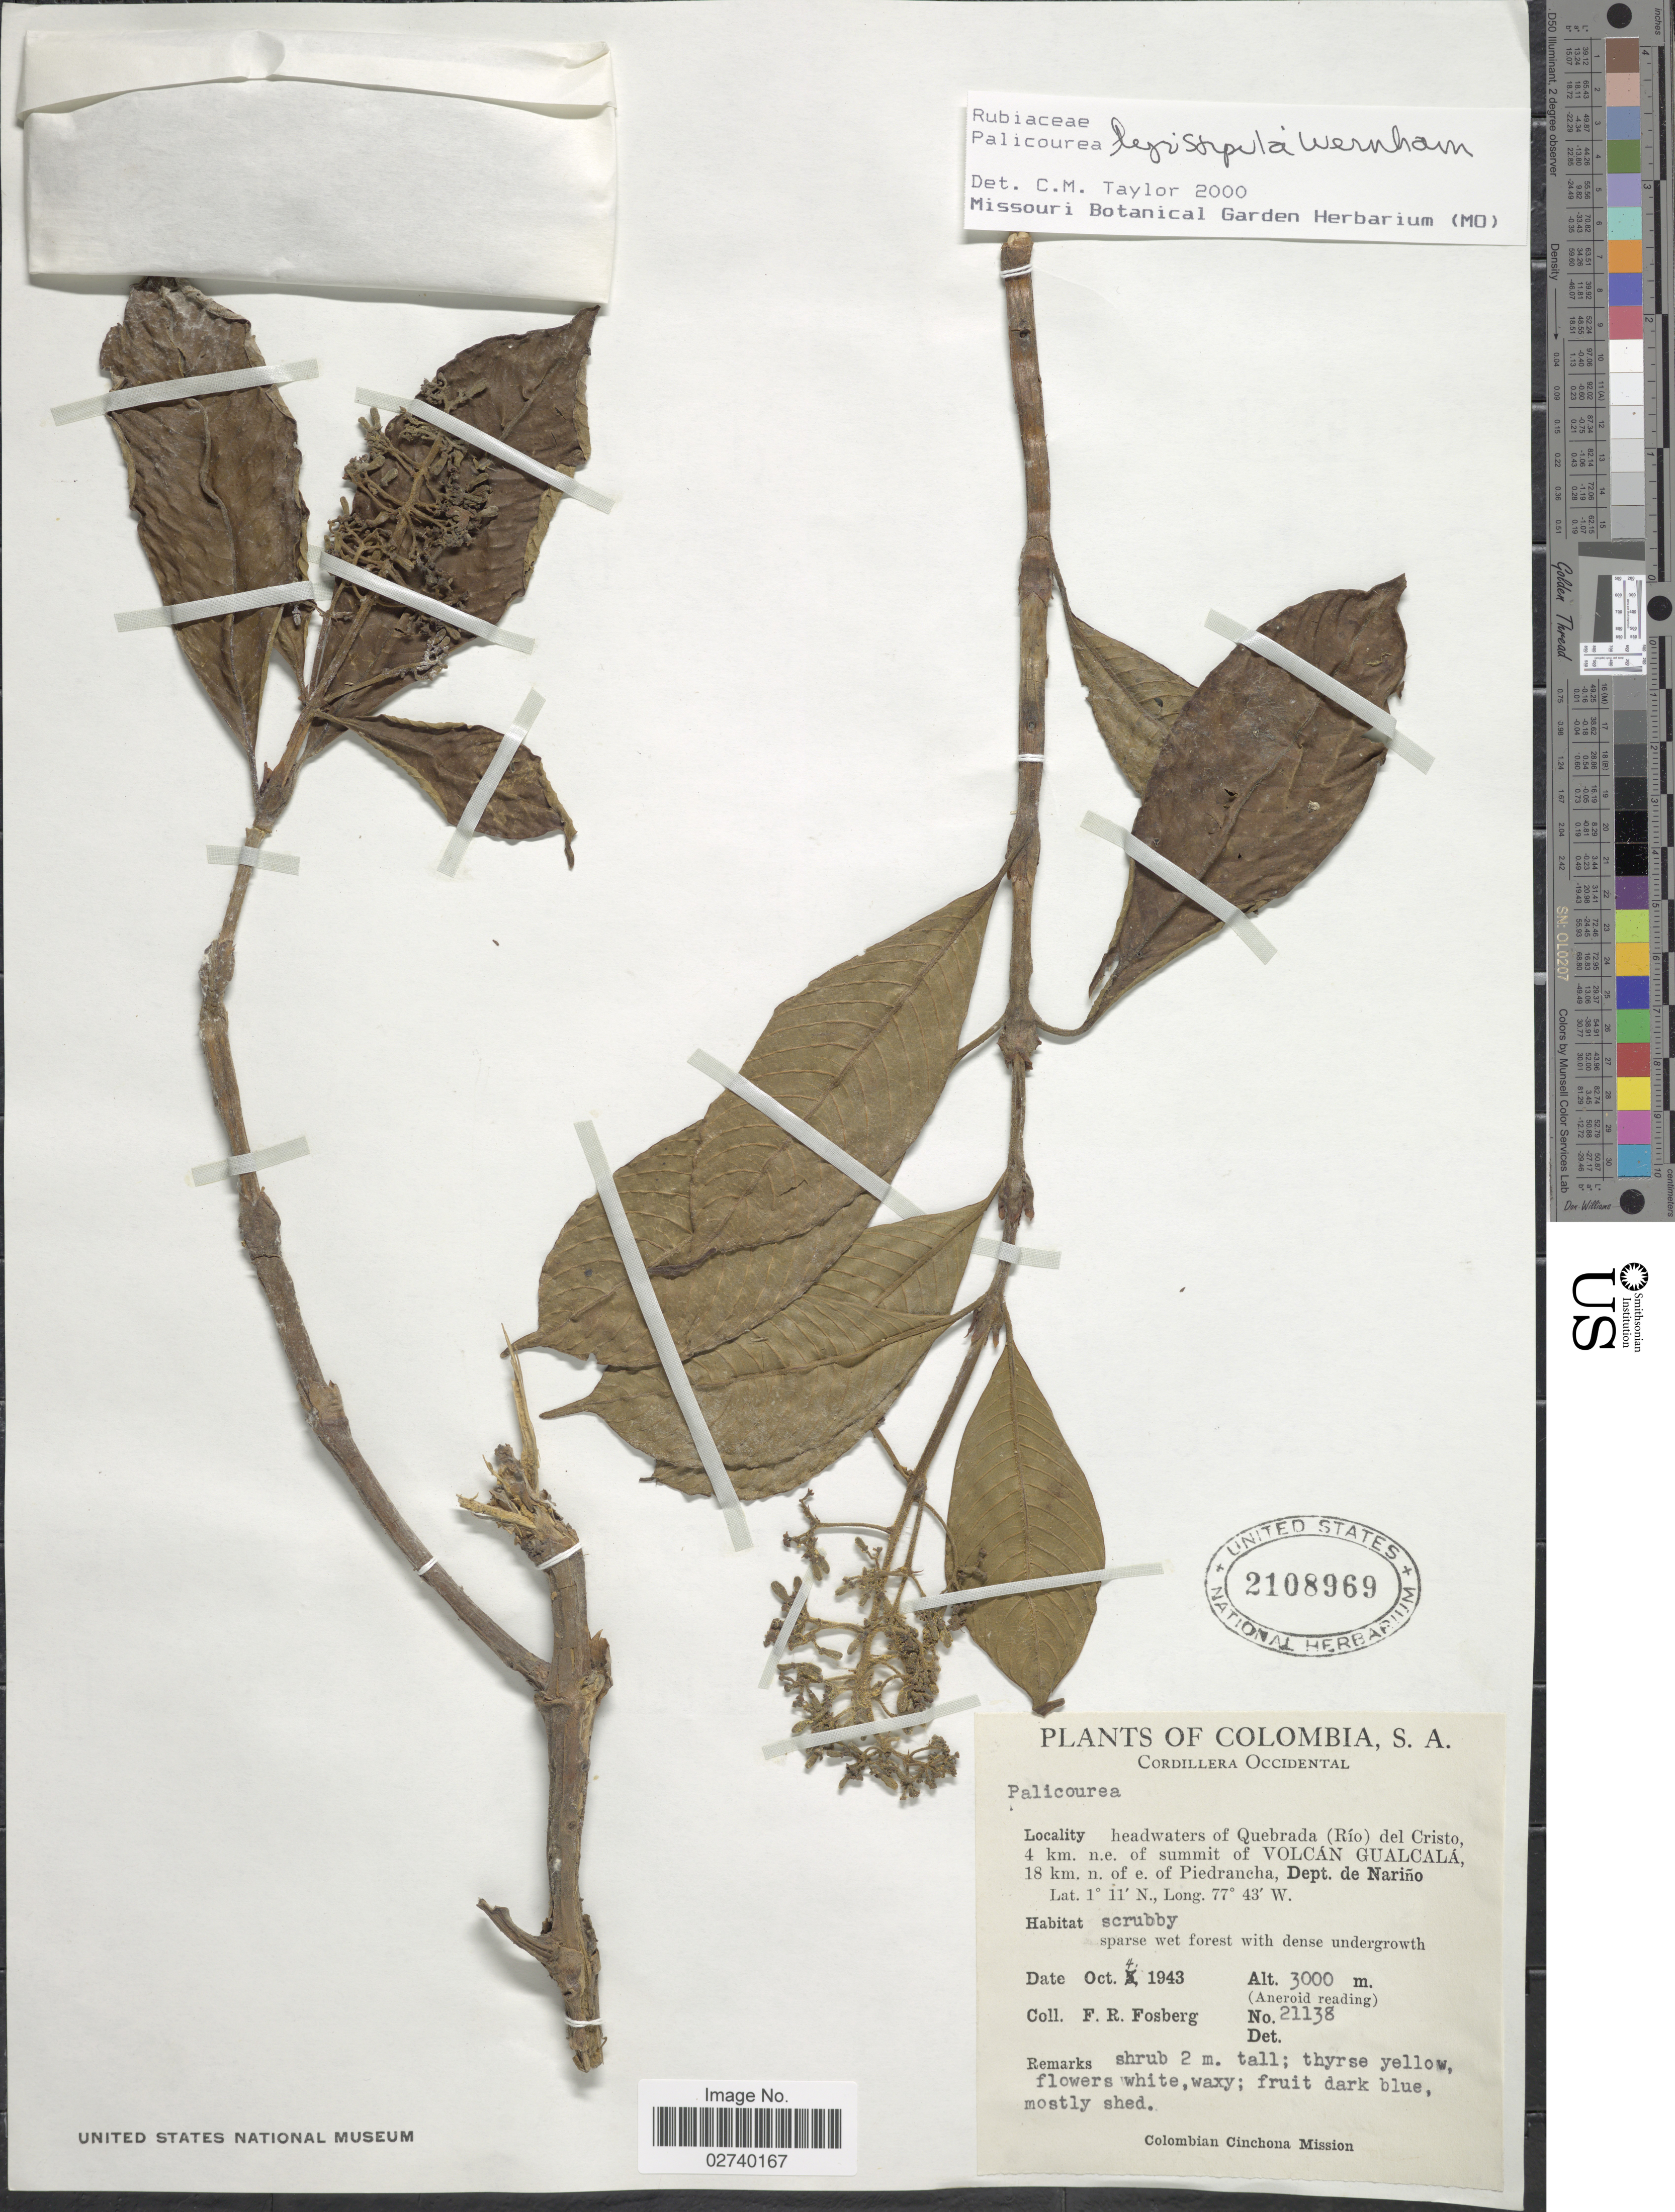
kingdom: Plantae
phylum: Tracheophyta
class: Magnoliopsida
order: Gentianales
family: Rubiaceae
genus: Palicourea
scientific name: Palicourea lyristipula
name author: Wernham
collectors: F. R. Fosberg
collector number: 21138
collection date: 1943-10-04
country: Colombia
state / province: Nariño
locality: Cordillera Occidental, headwaters of Quebrada (Rio) del Cristo, 4 km. n.e. of summit of Volcan Gualcala, 18 km. n. of e. of Pedrancha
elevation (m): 3000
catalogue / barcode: US 2108969